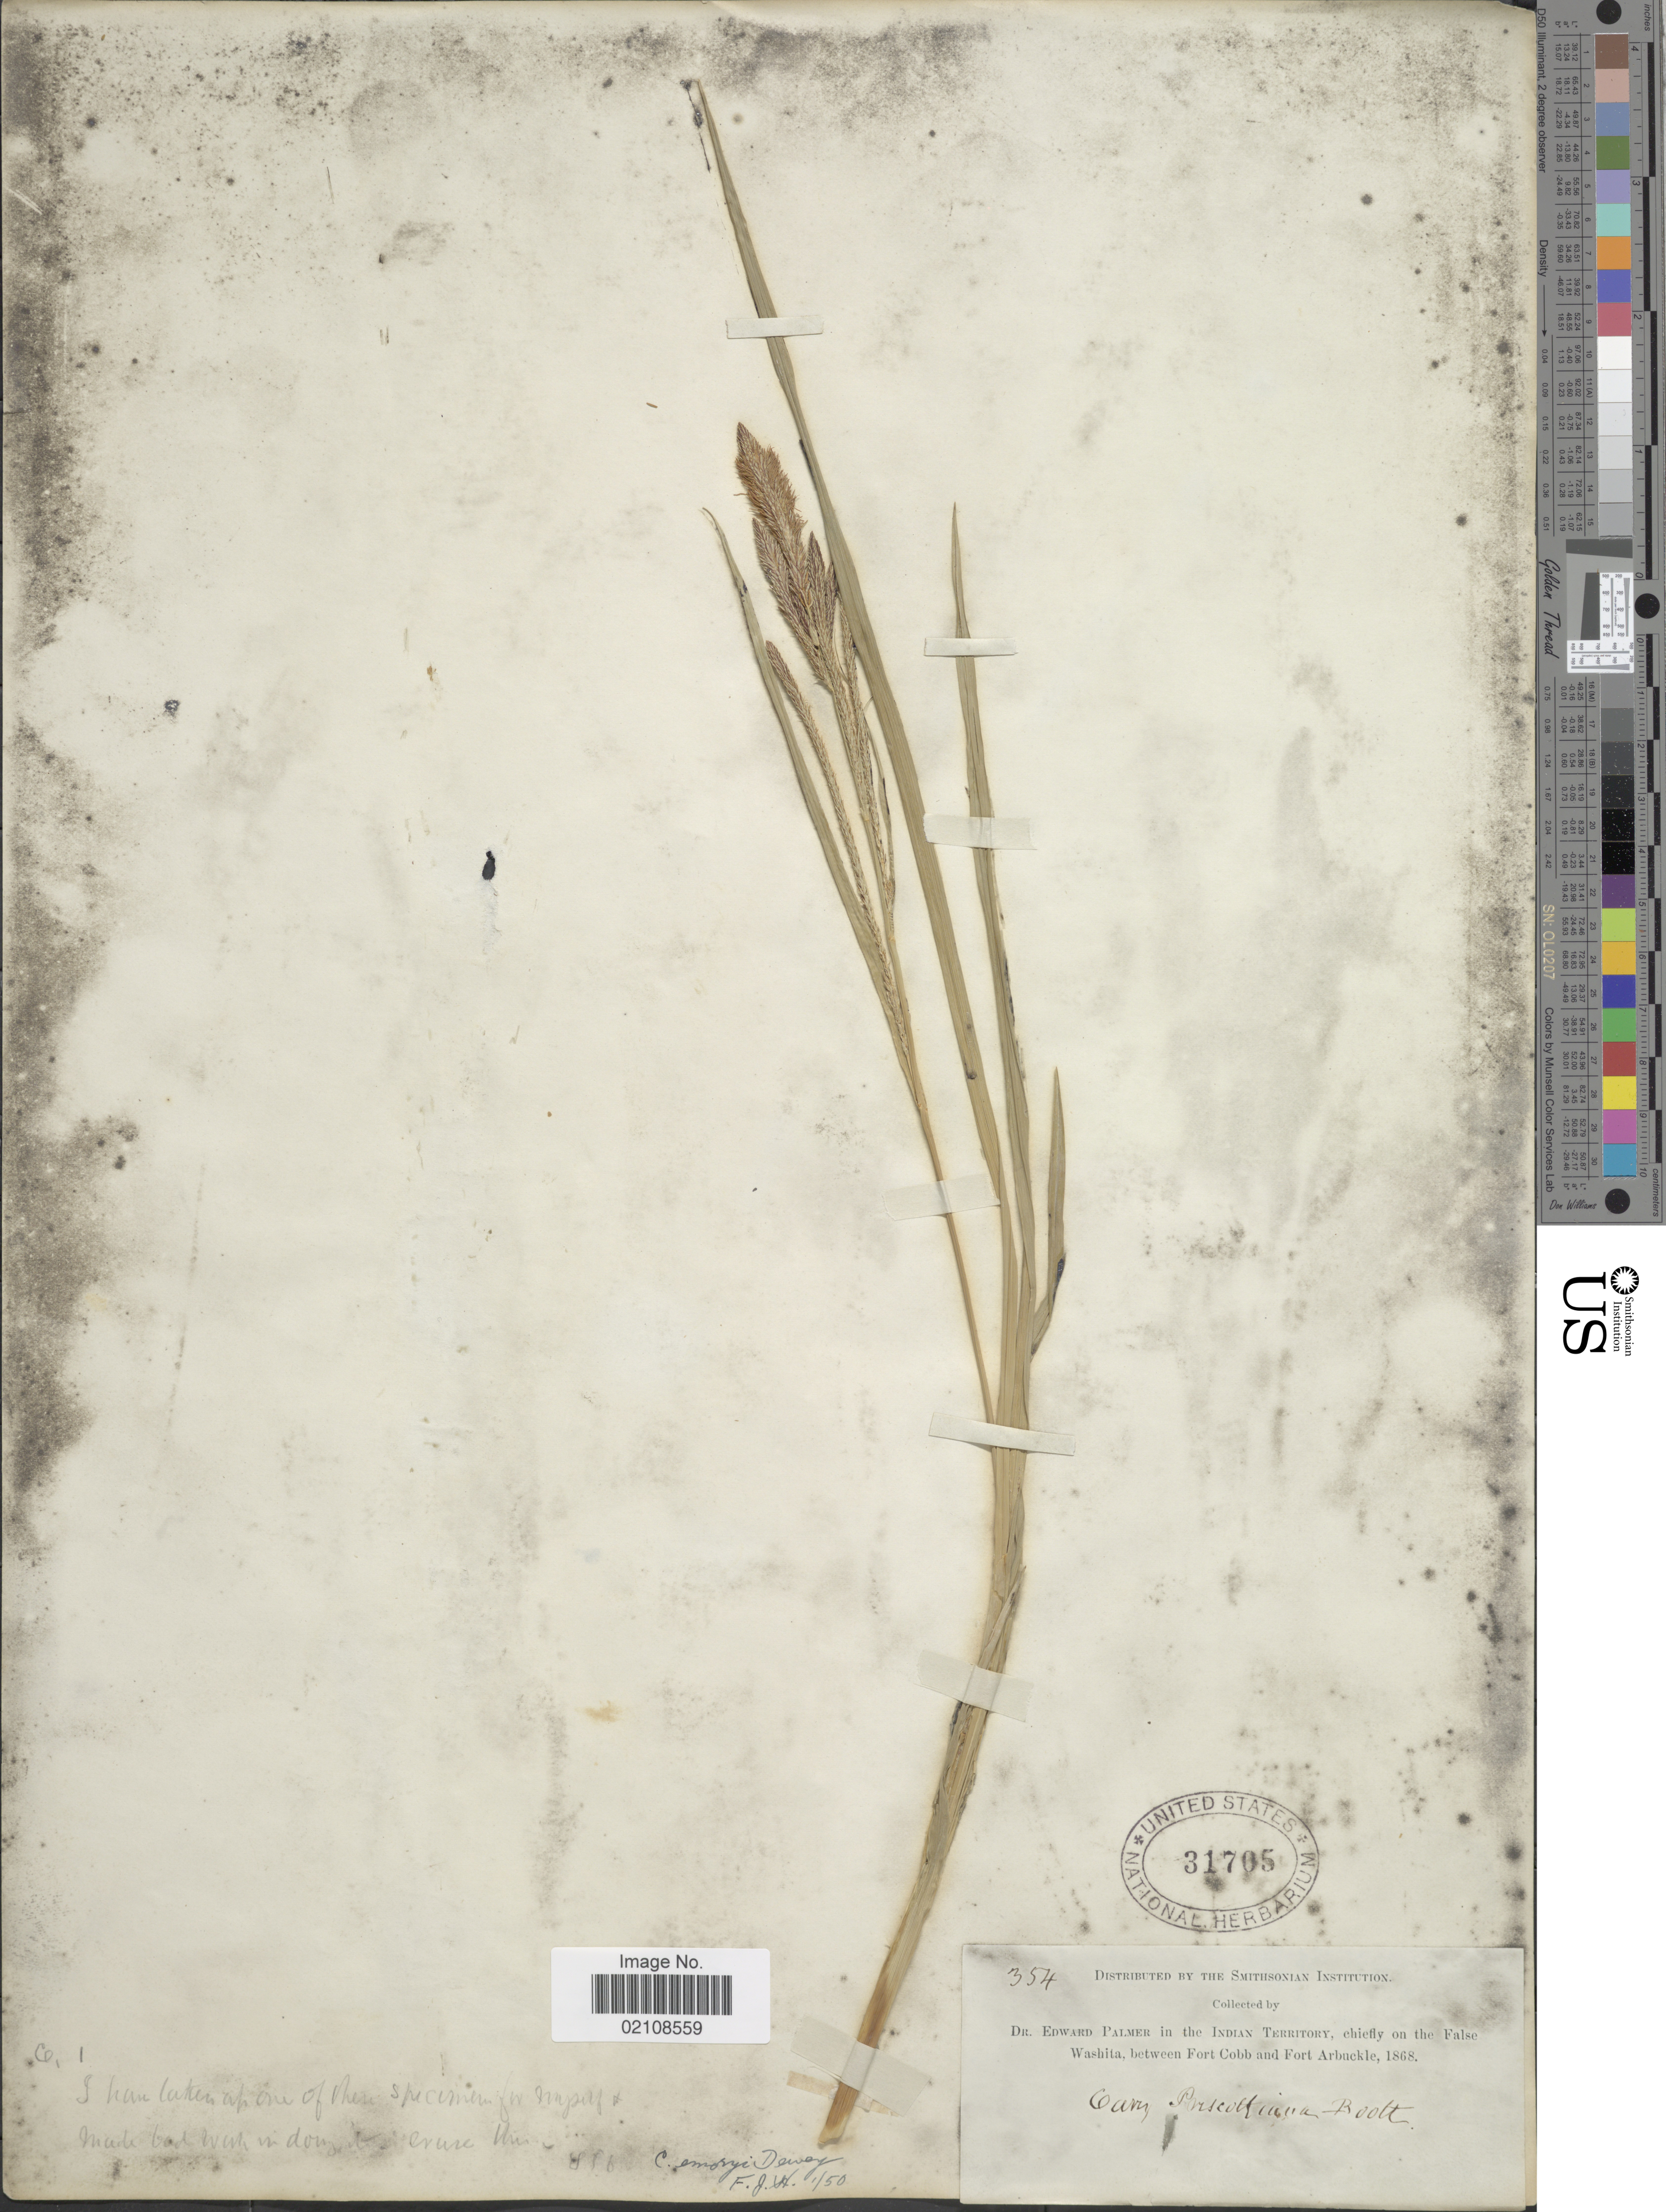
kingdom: Plantae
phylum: Tracheophyta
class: Liliopsida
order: Poales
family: Cyperaceae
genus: Carex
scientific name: Carex emoryi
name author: Dewey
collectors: E. Palmer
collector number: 354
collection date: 1868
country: United States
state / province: Oklahoma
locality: Indian Territory, chiefly on the False Washita, between Fort Cobb and Fort Arbunckle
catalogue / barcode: US 31705